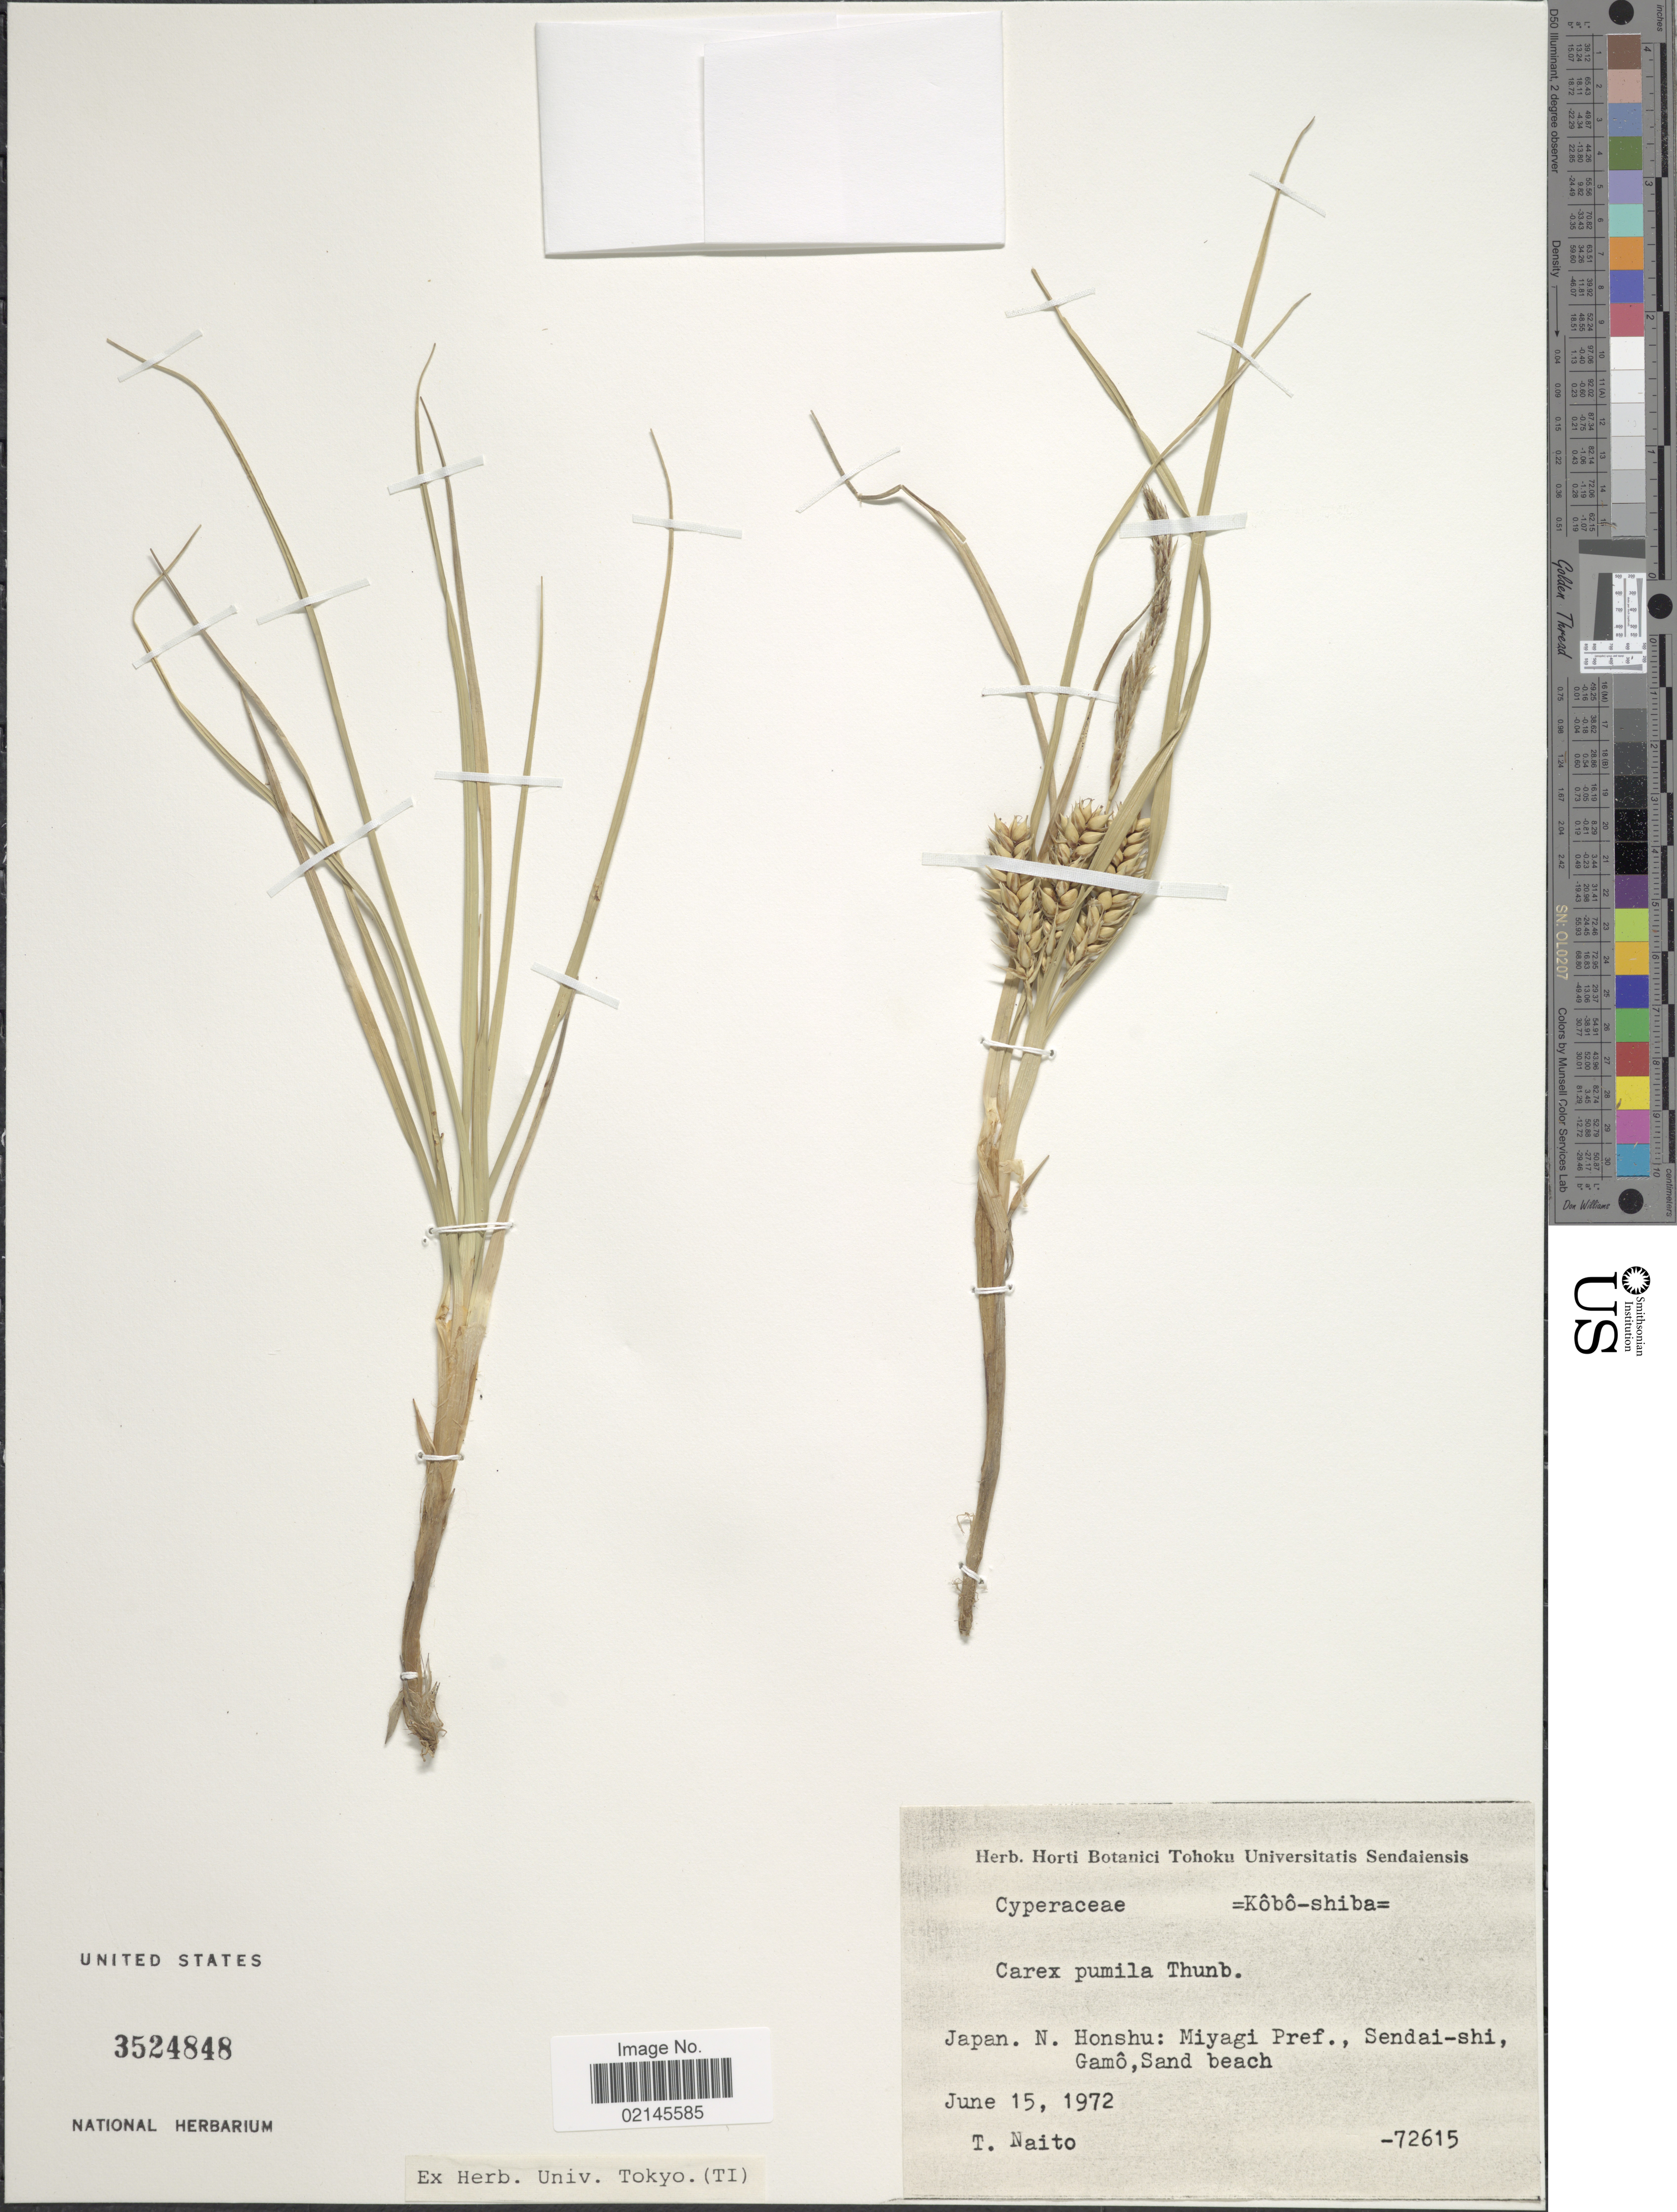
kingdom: Plantae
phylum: Tracheophyta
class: Liliopsida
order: Poales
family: Cyperaceae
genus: Carex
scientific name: Carex pumila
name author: Thunb.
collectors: T. Naito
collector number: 72615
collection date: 1972-06-15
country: Japan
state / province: Miyagi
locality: N. Honshu, Sendai-shi, Gamo, Sand beach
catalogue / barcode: US 3524848